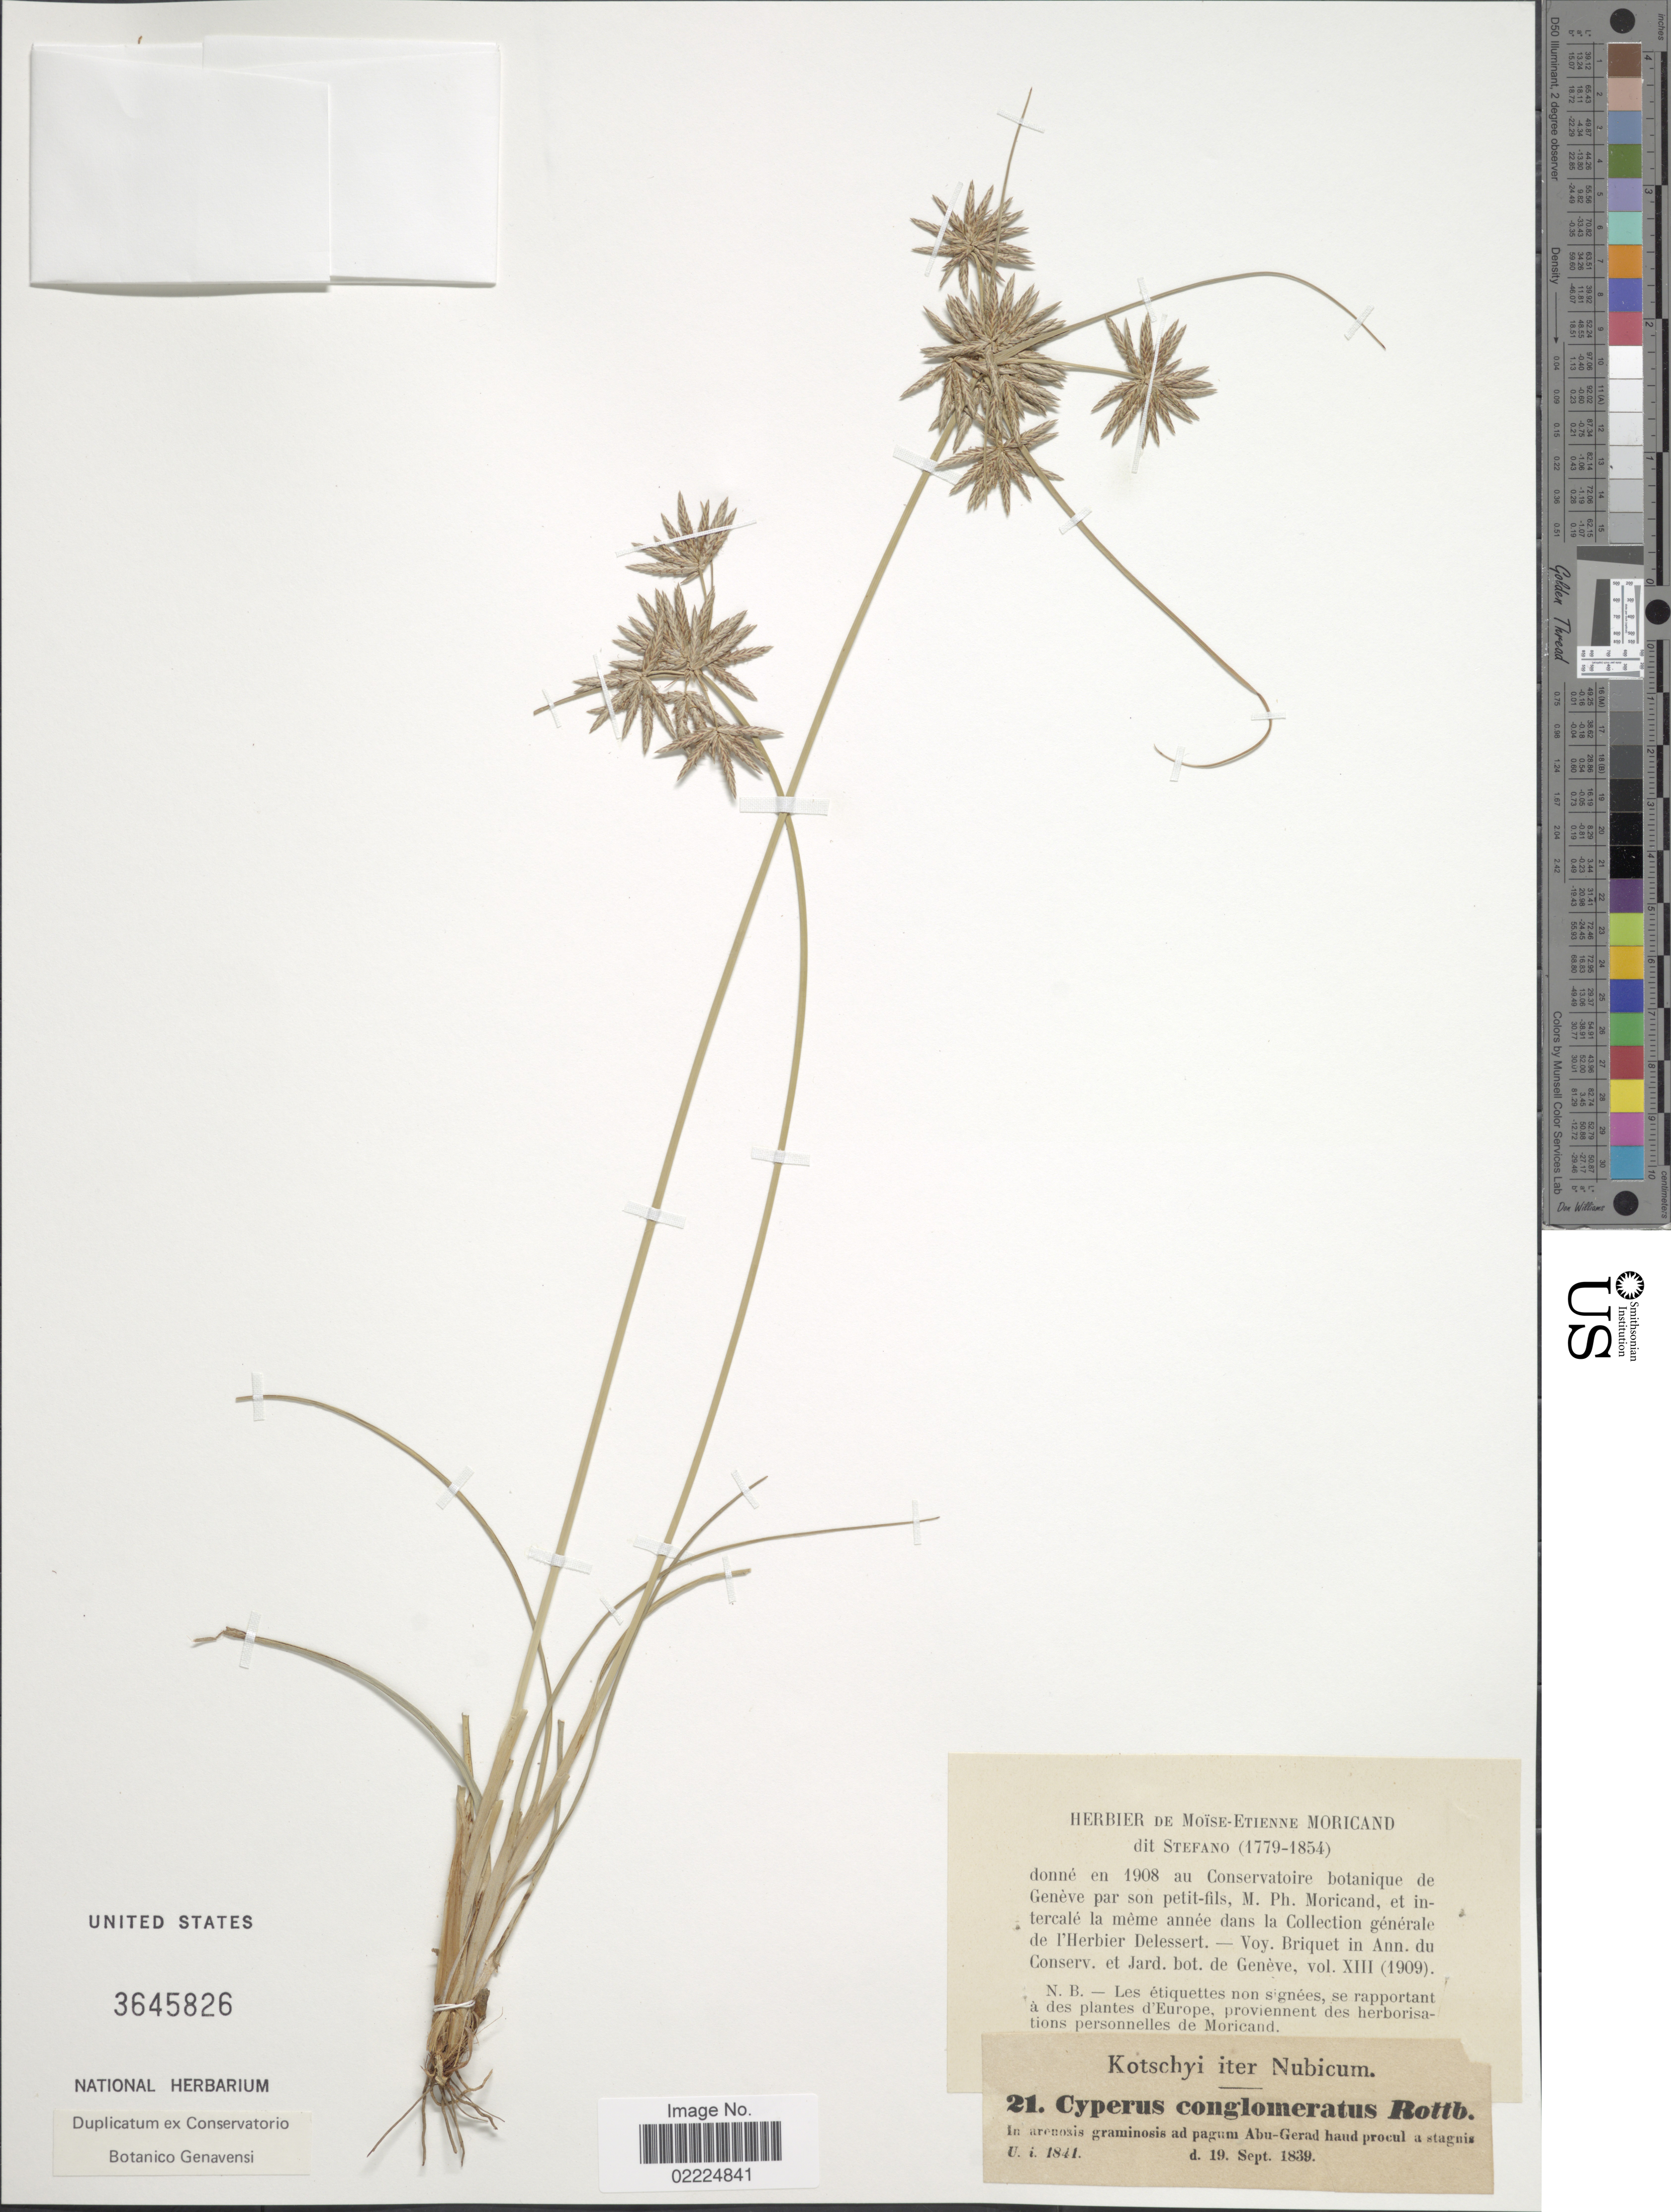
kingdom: Plantae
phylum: Tracheophyta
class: Liliopsida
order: Poales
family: Cyperaceae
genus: Cyperus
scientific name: Cyperus conglomeratus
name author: Rottb.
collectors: -. Kotschyi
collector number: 21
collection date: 1839-09-19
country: Sudan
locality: In arenosis graminosis ad pagum Abu-Gerad haud procul a stagnis.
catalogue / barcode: US 3645826